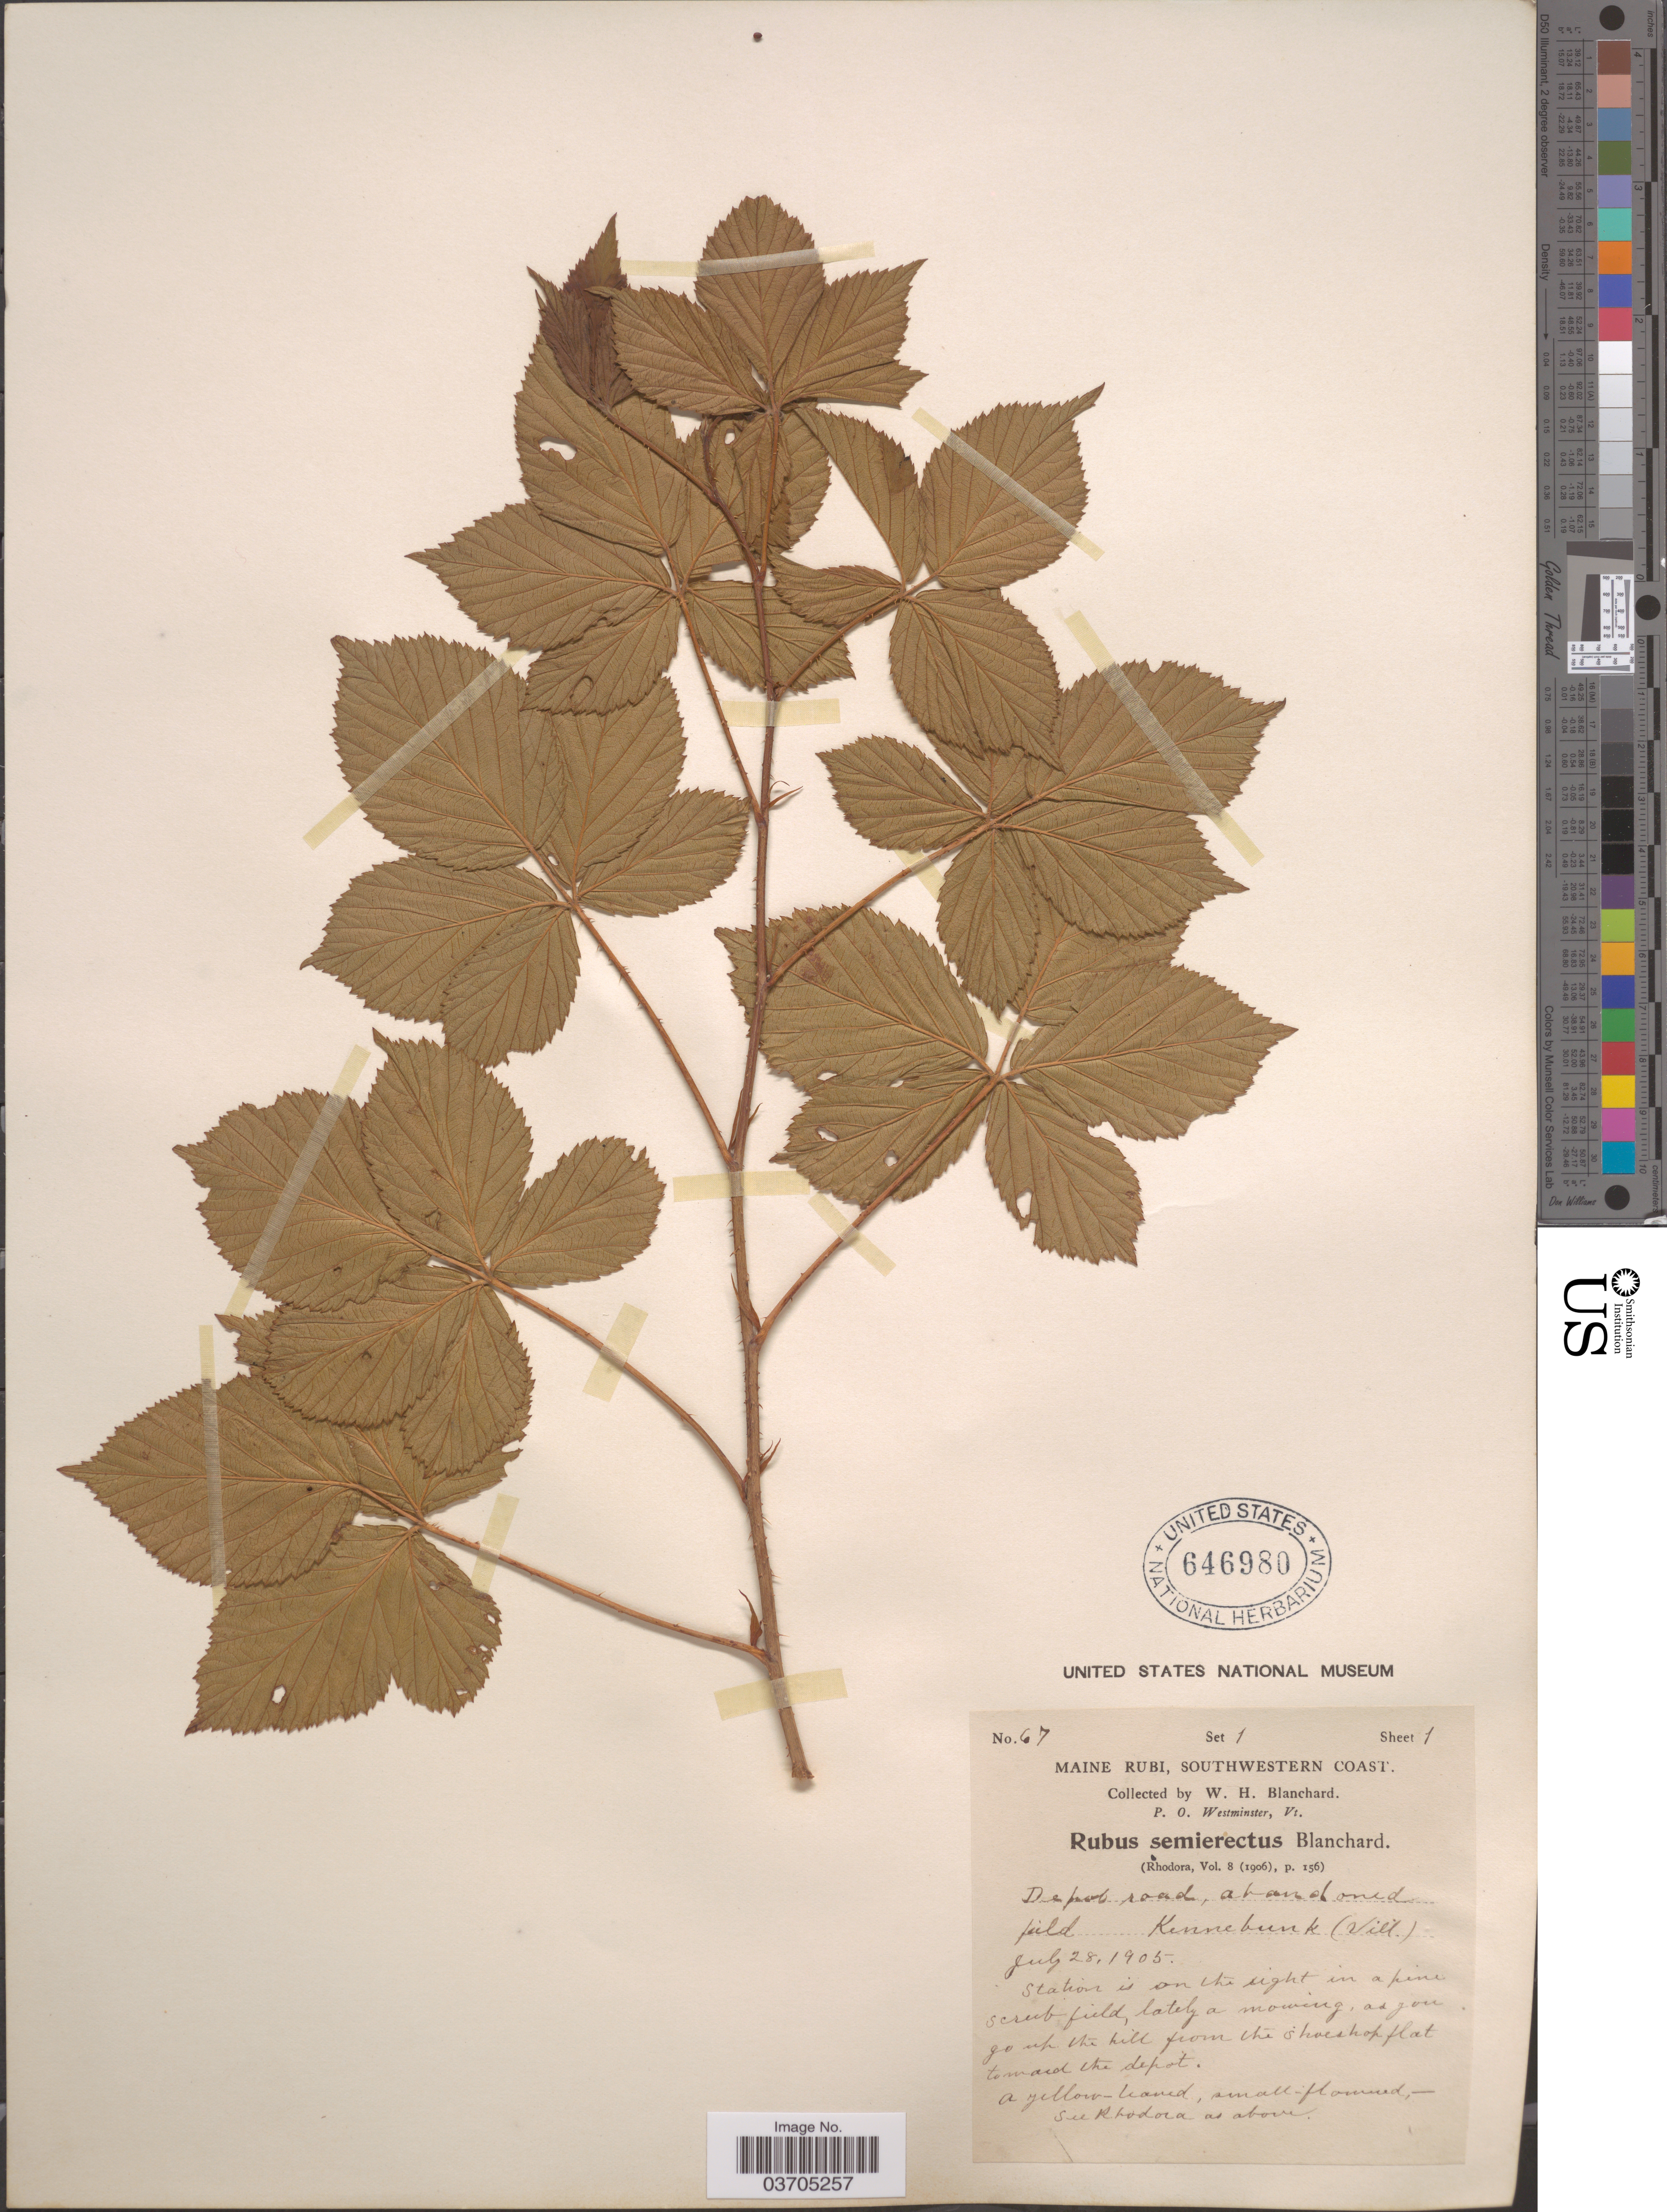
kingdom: Plantae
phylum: Tracheophyta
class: Magnoliopsida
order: Rosales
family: Rosaceae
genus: Rubus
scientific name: Rubus semierectus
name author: Blanch.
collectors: W. H. Blanchard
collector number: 67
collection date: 1905-07-28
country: United States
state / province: Maine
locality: Maine Rubi, Southwestern Coast. Depot road - abandoned field. Kennebunk (Vil.). Station is on the right in a pine scrub field.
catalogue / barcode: US 646980